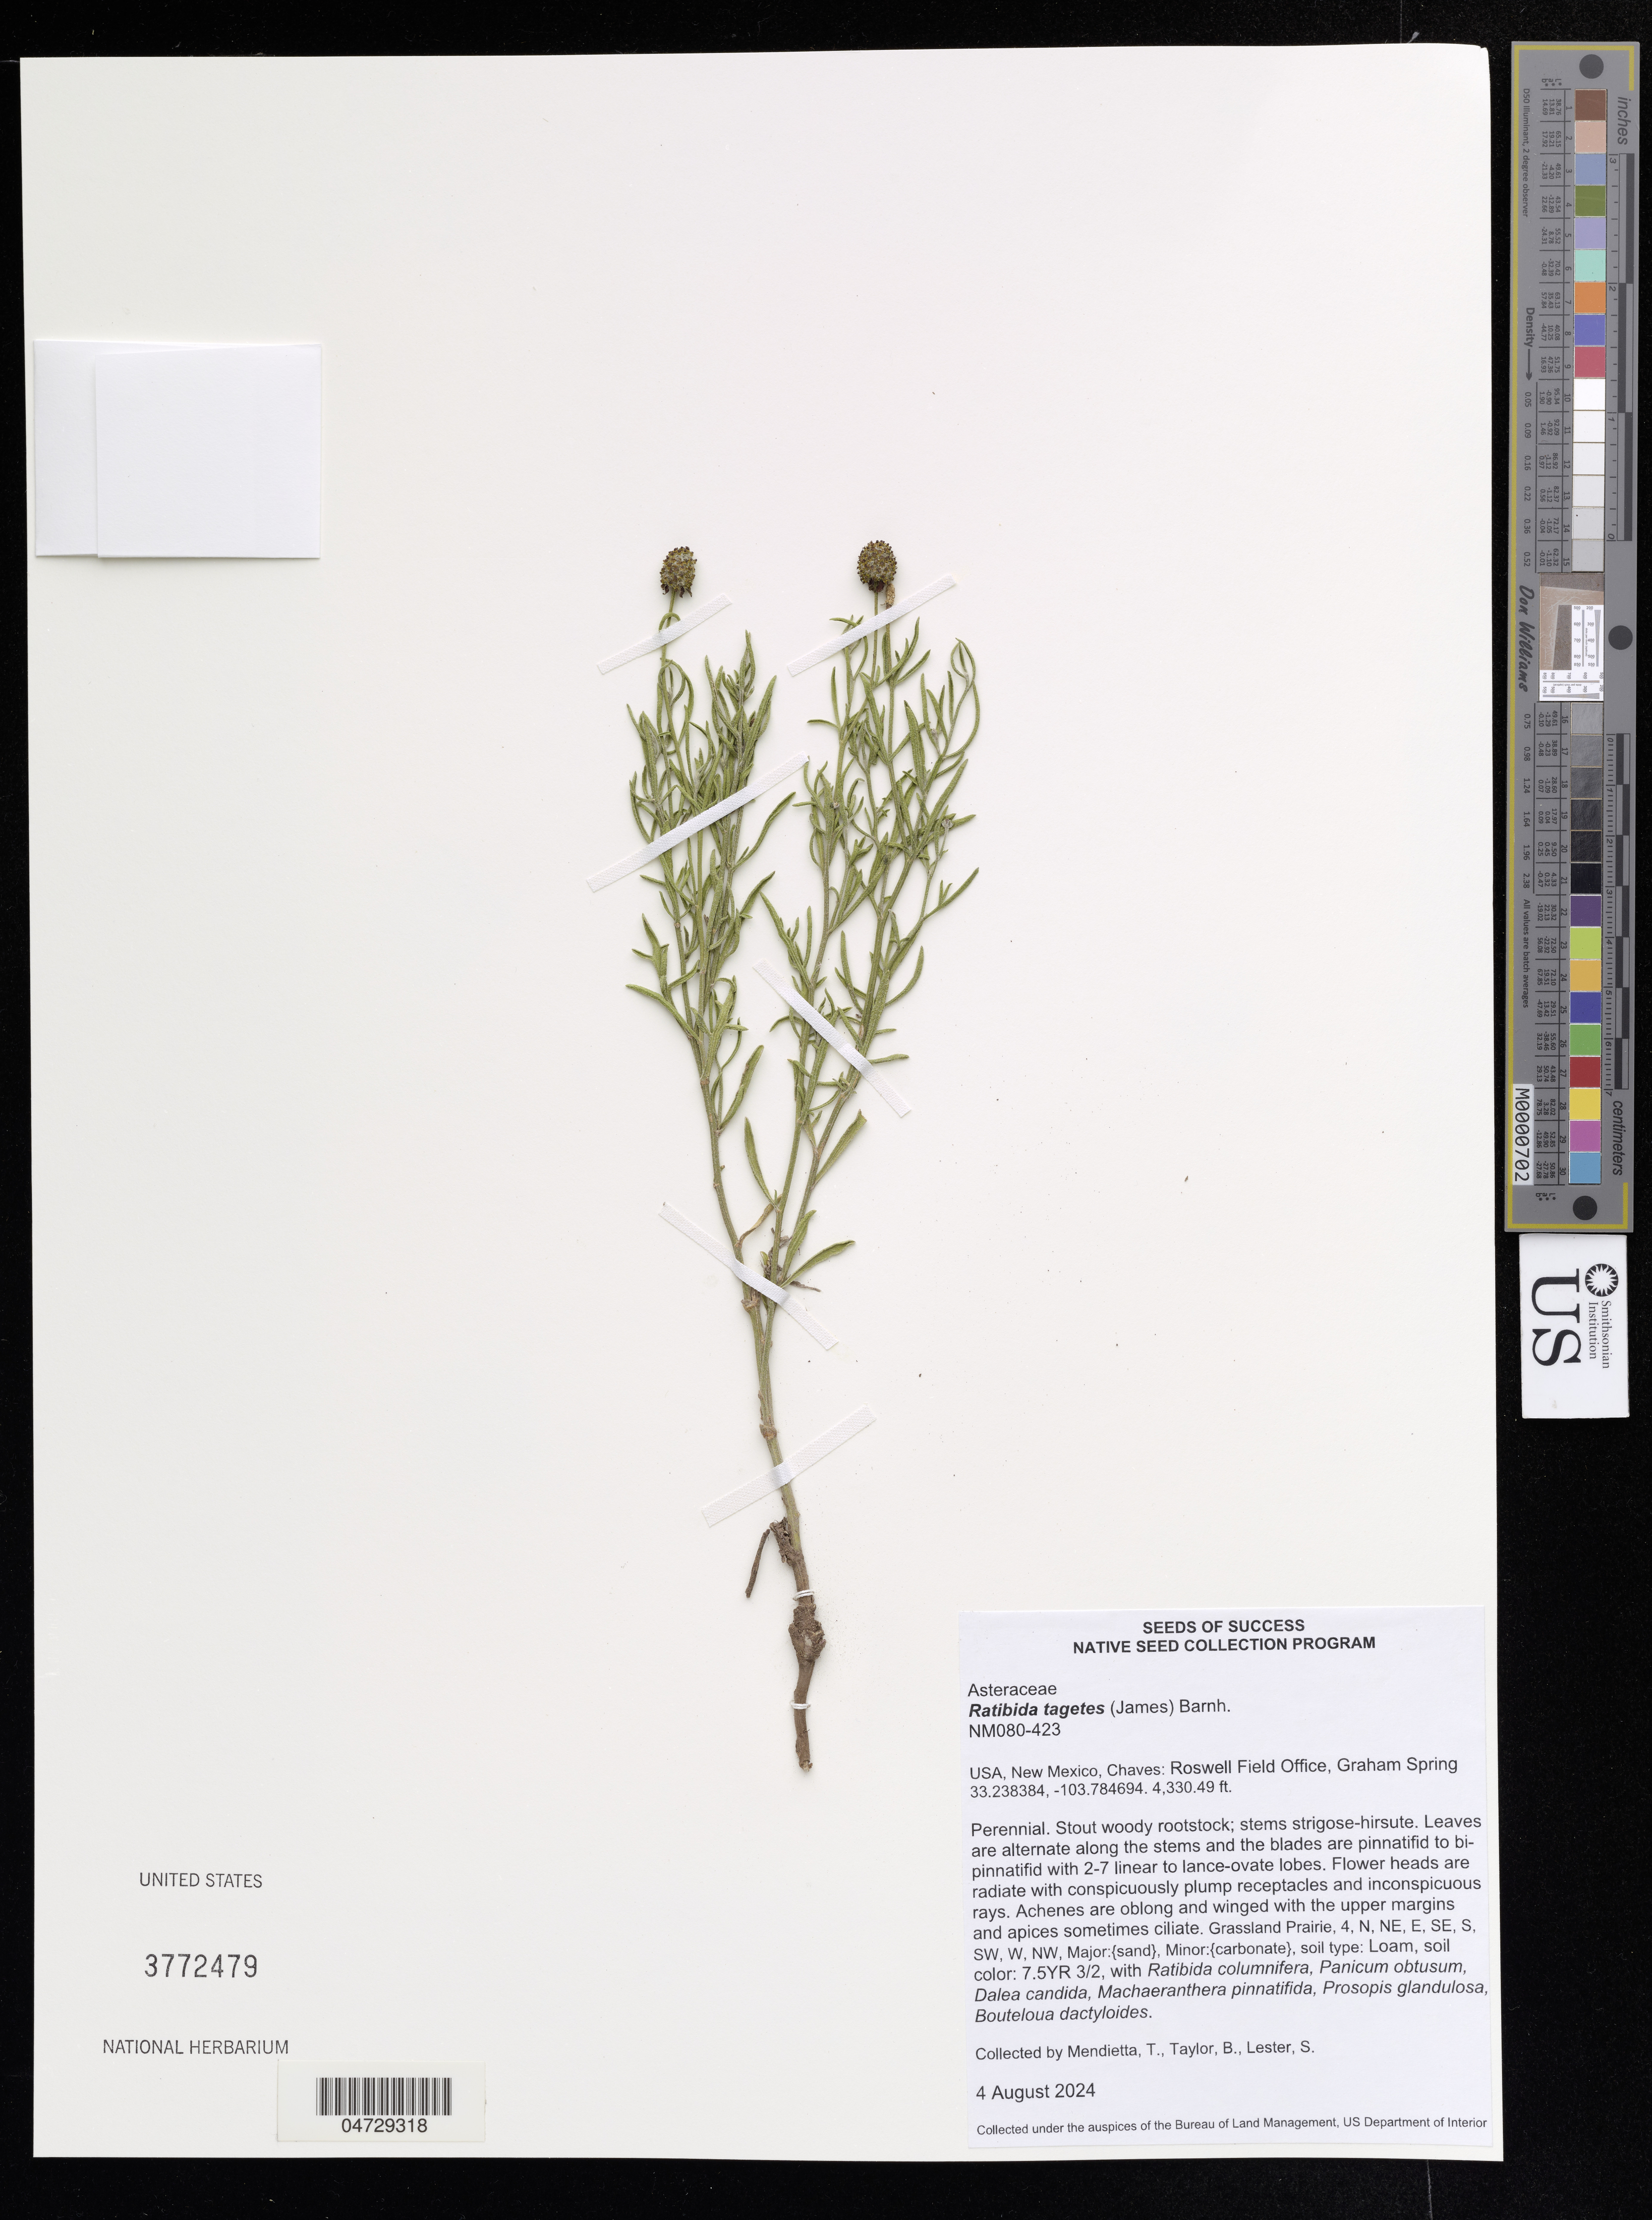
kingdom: Plantae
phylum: Tracheophyta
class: Magnoliopsida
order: Asterales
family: Asteraceae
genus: Ratibida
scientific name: Ratibida tagetes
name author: (James) Barnhart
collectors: T. Mendietta, B. Taylor & S. Lester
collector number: NM080-423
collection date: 2024-08-04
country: United States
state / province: New Mexico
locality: Chaves: Roswell Field Office, Graham Spring.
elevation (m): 1319.93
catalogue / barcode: US 3772479